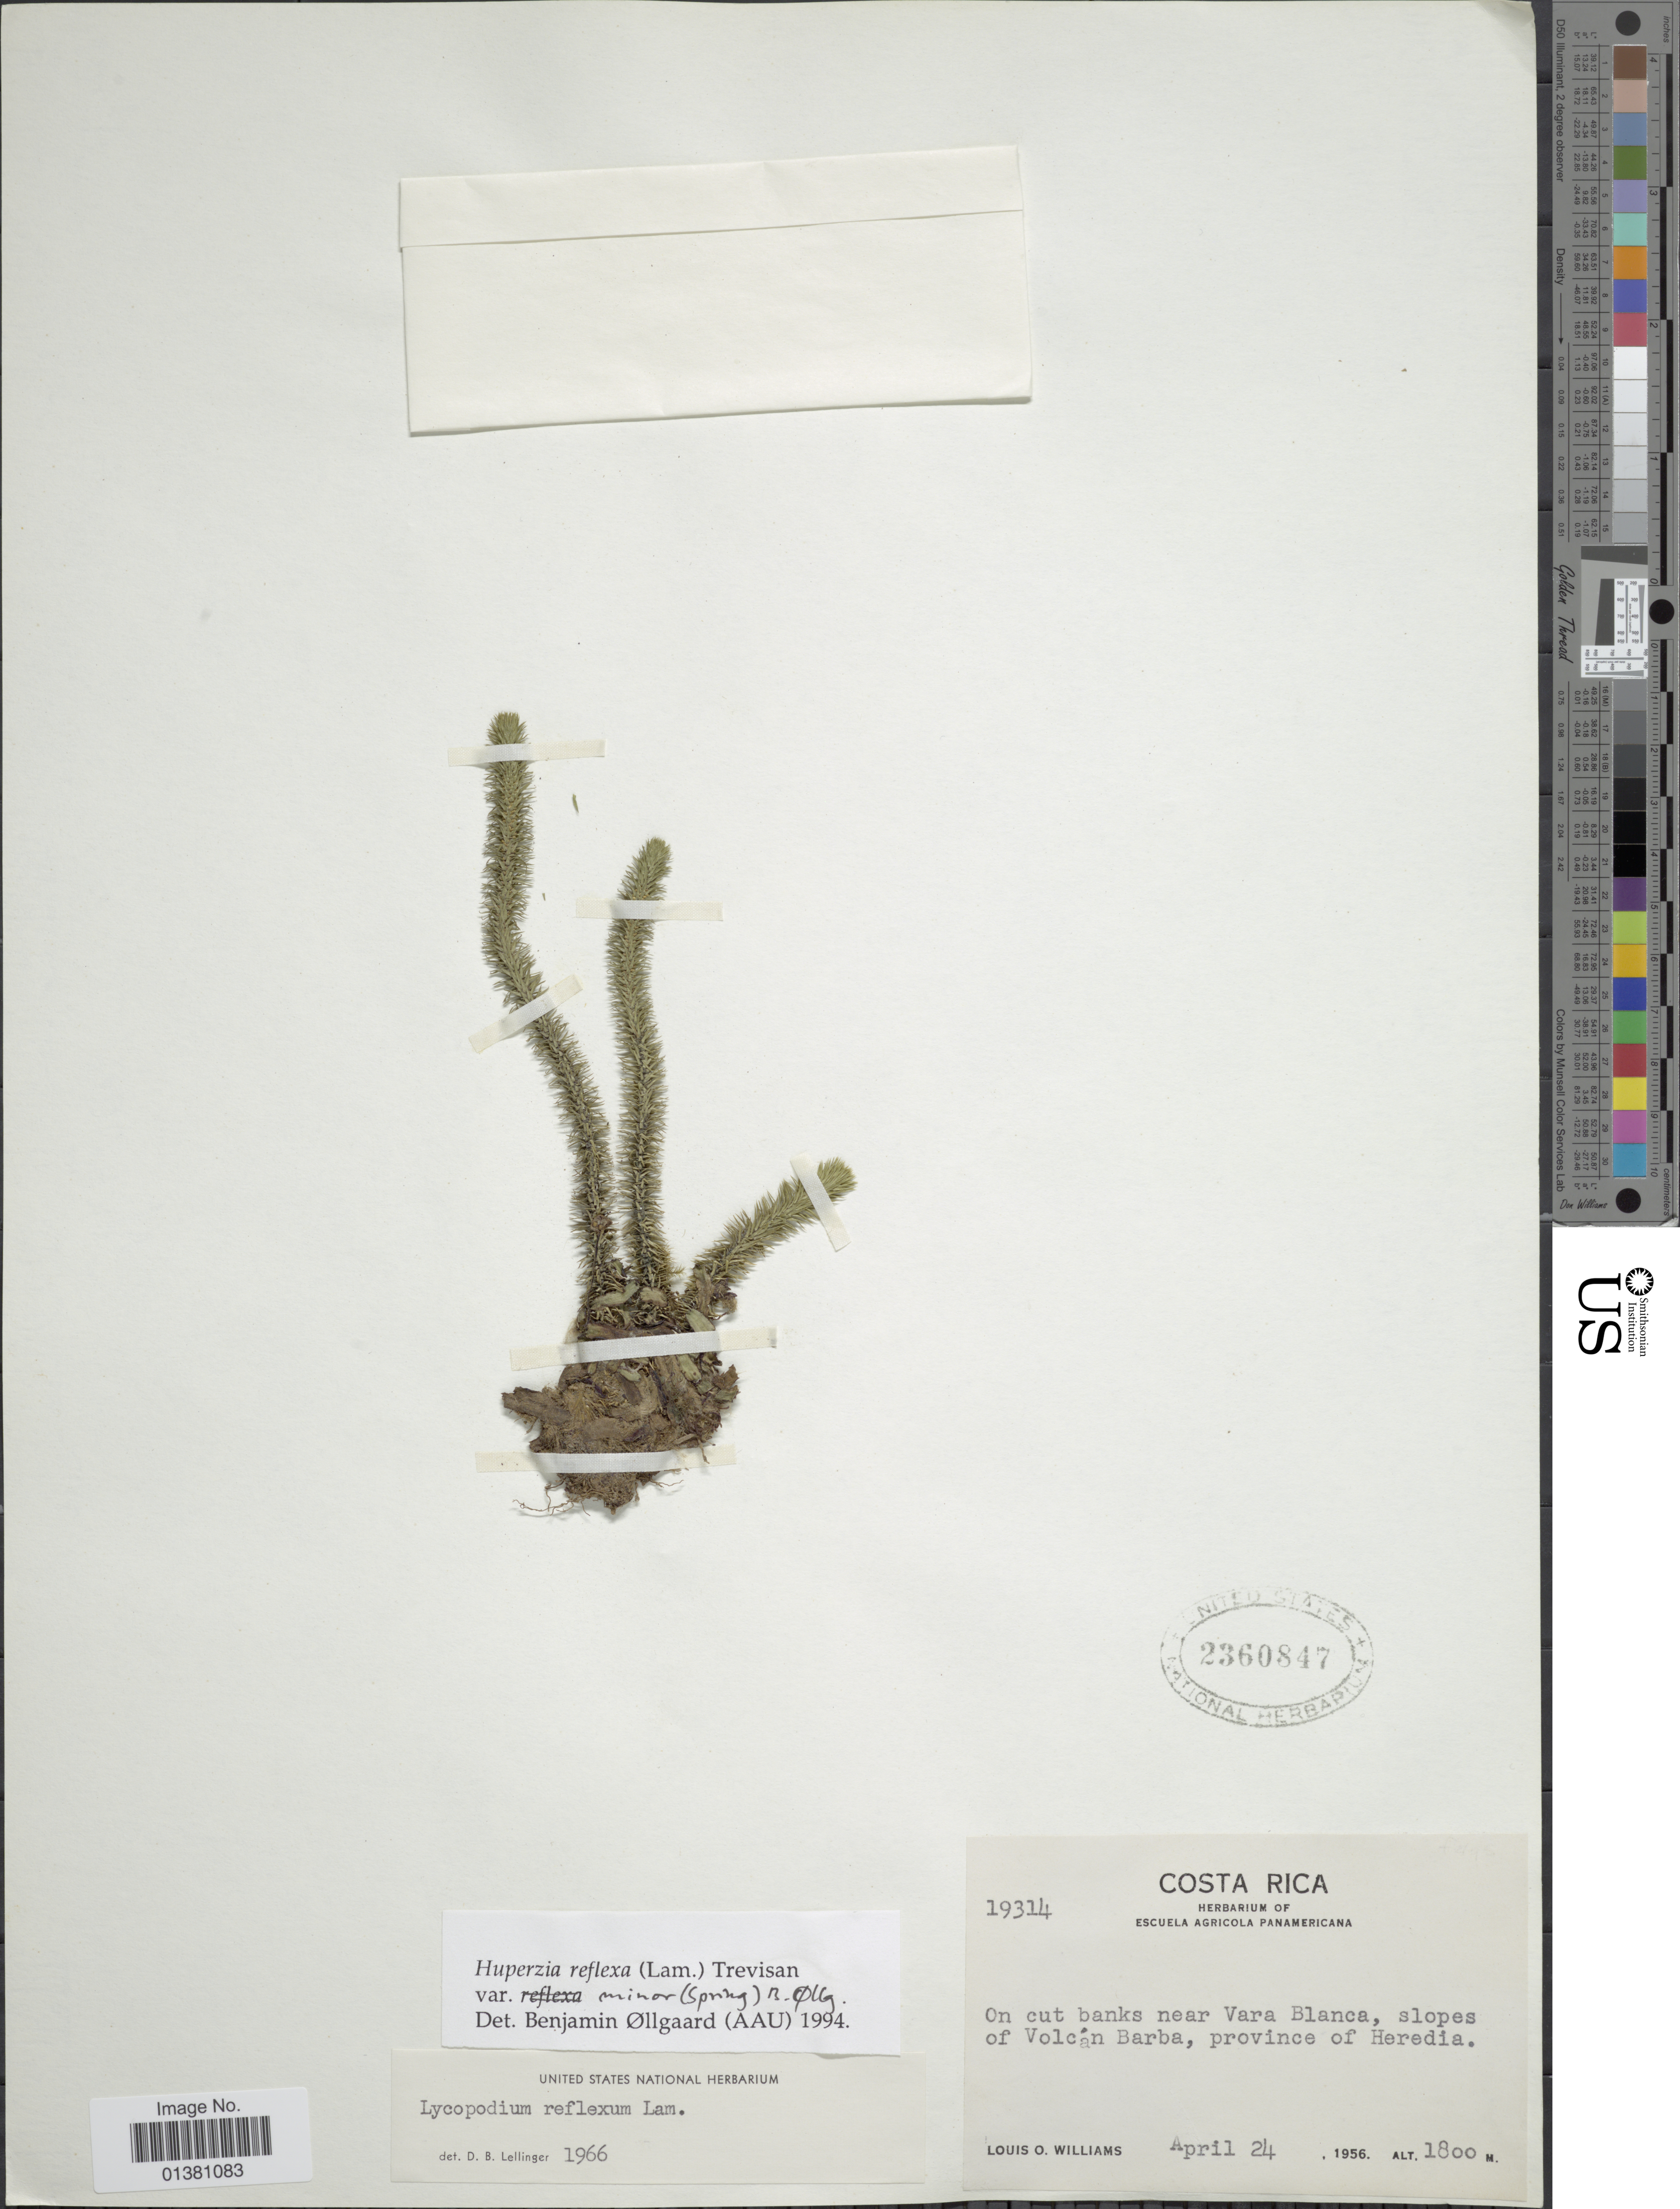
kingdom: Plantae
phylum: Tracheophyta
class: Lycopodiopsida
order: Lycopodiales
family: Lycopodiaceae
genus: Phlegmariurus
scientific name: Phlegmariurus reflexus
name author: (Lam.) B. Øllg.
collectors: L. O. Williams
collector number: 19314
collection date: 1956-04-24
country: Costa Rica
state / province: Heredia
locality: On cut banks near Vara Blanca, slopes of Volcán barba, rpovince of Heredia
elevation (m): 1800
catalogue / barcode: US 2360847